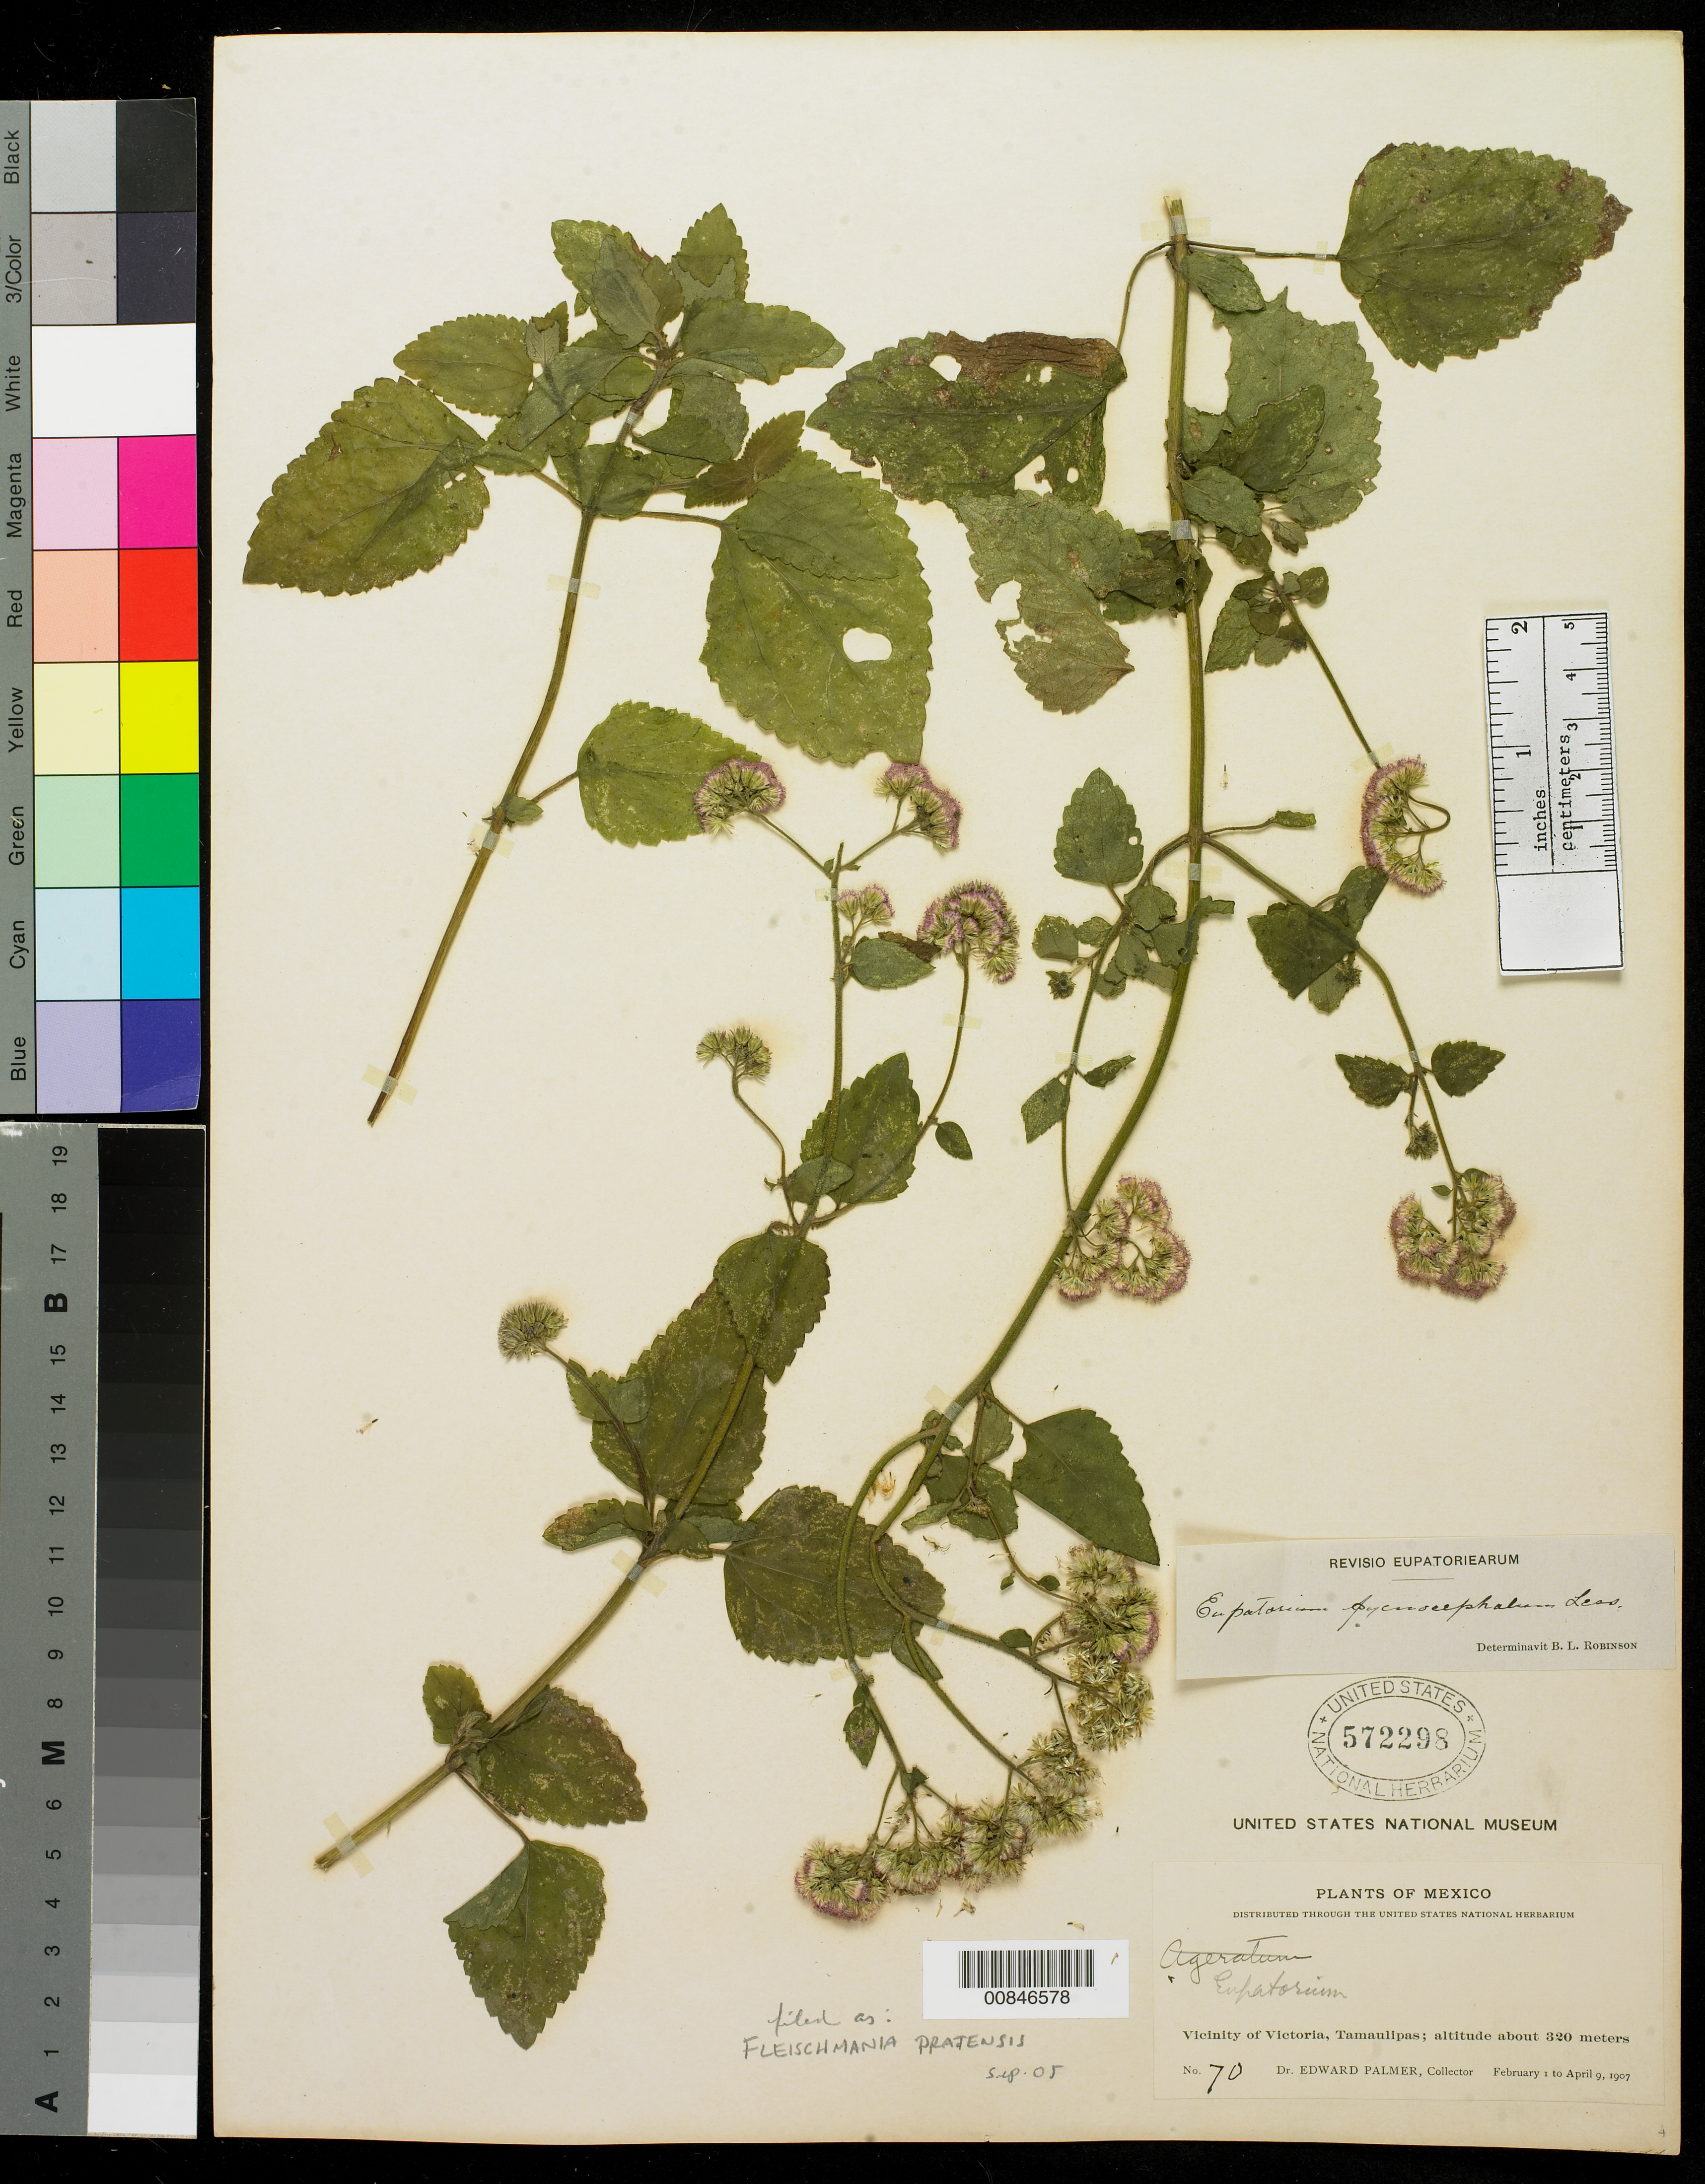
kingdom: Plantae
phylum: Tracheophyta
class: Magnoliopsida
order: Asterales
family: Asteraceae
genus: Fleischmannia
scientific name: Fleischmannia pratensis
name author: (Klatt) R.M. King & H. Rob.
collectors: E. Palmer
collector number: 70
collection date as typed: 01 Feb 1907 to 09 Apr 1907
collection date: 1907-02-01/1907-04-09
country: Mexico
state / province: Tamaulipas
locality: Vicinity of Victoria.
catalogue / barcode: US 572298